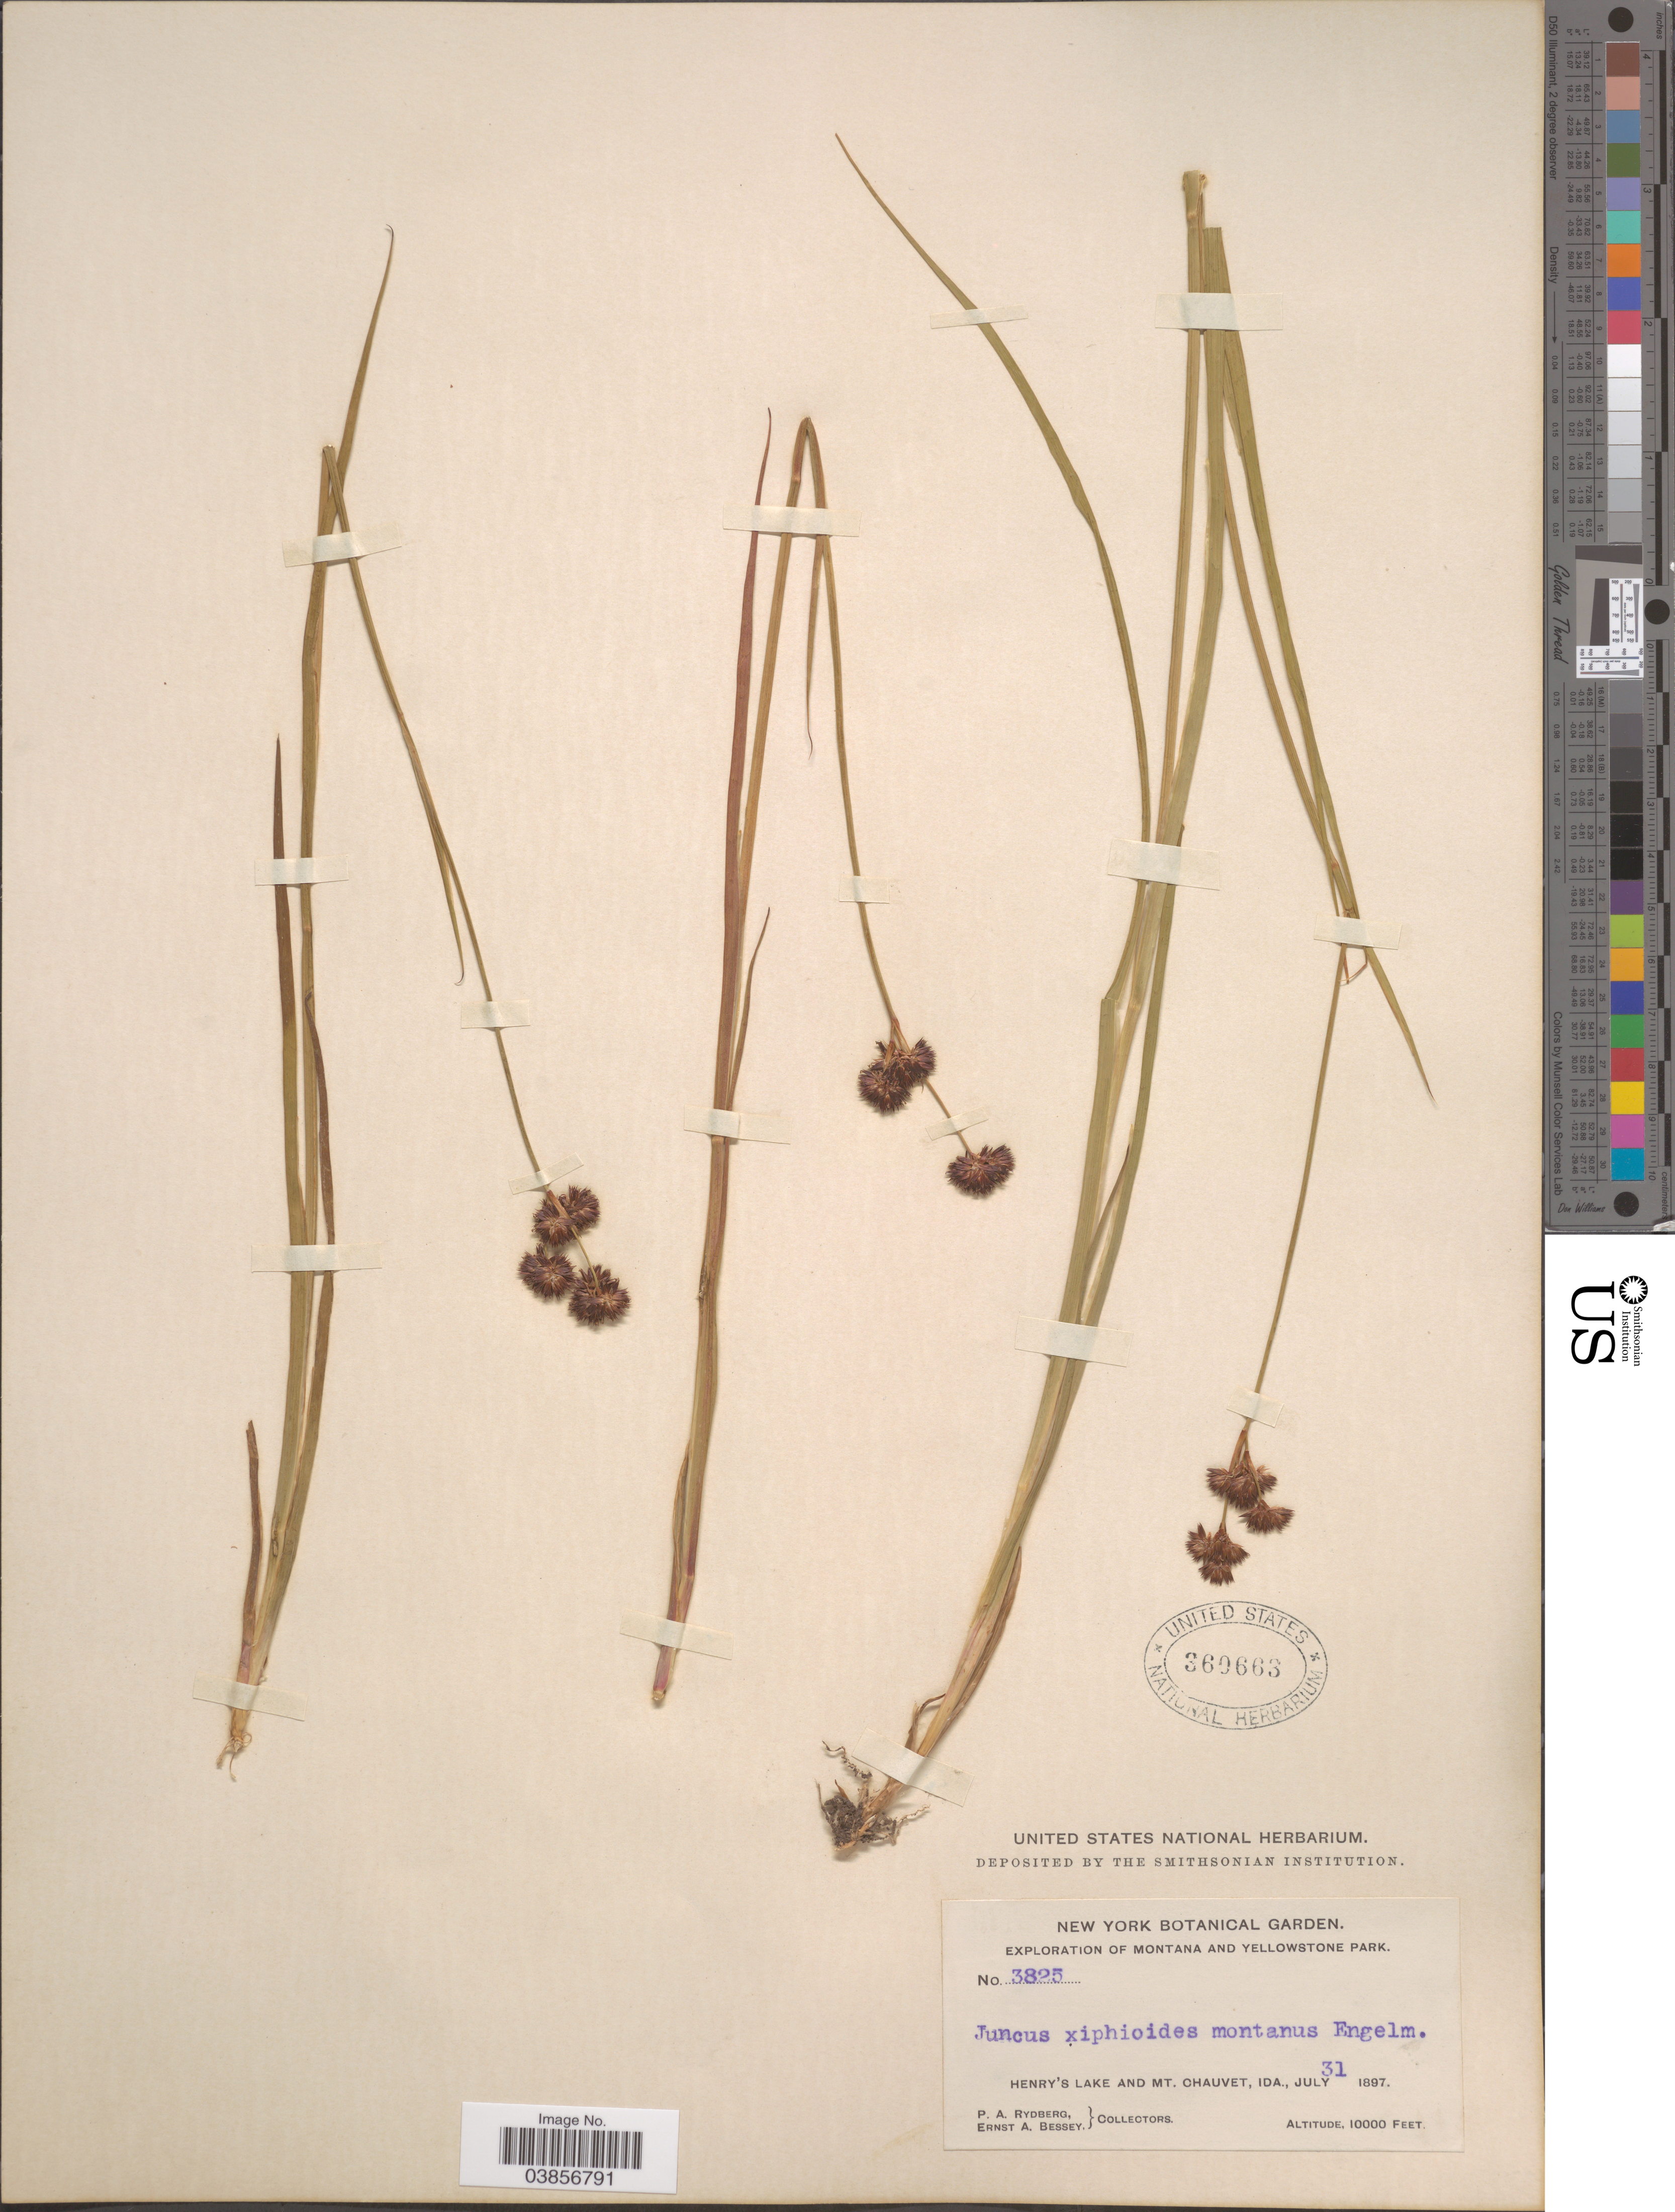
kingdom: Plantae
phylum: Tracheophyta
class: Liliopsida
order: Poales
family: Juncaceae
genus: Juncus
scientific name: Juncus saximontanus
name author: A. Nelson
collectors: P. A. Rydberg & E. A. Bessey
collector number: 3825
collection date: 1897-07-31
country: United States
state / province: Idaho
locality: Yellowstone Park. Henry's Lake and Mt. Ohauvet.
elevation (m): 3048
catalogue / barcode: US 360663